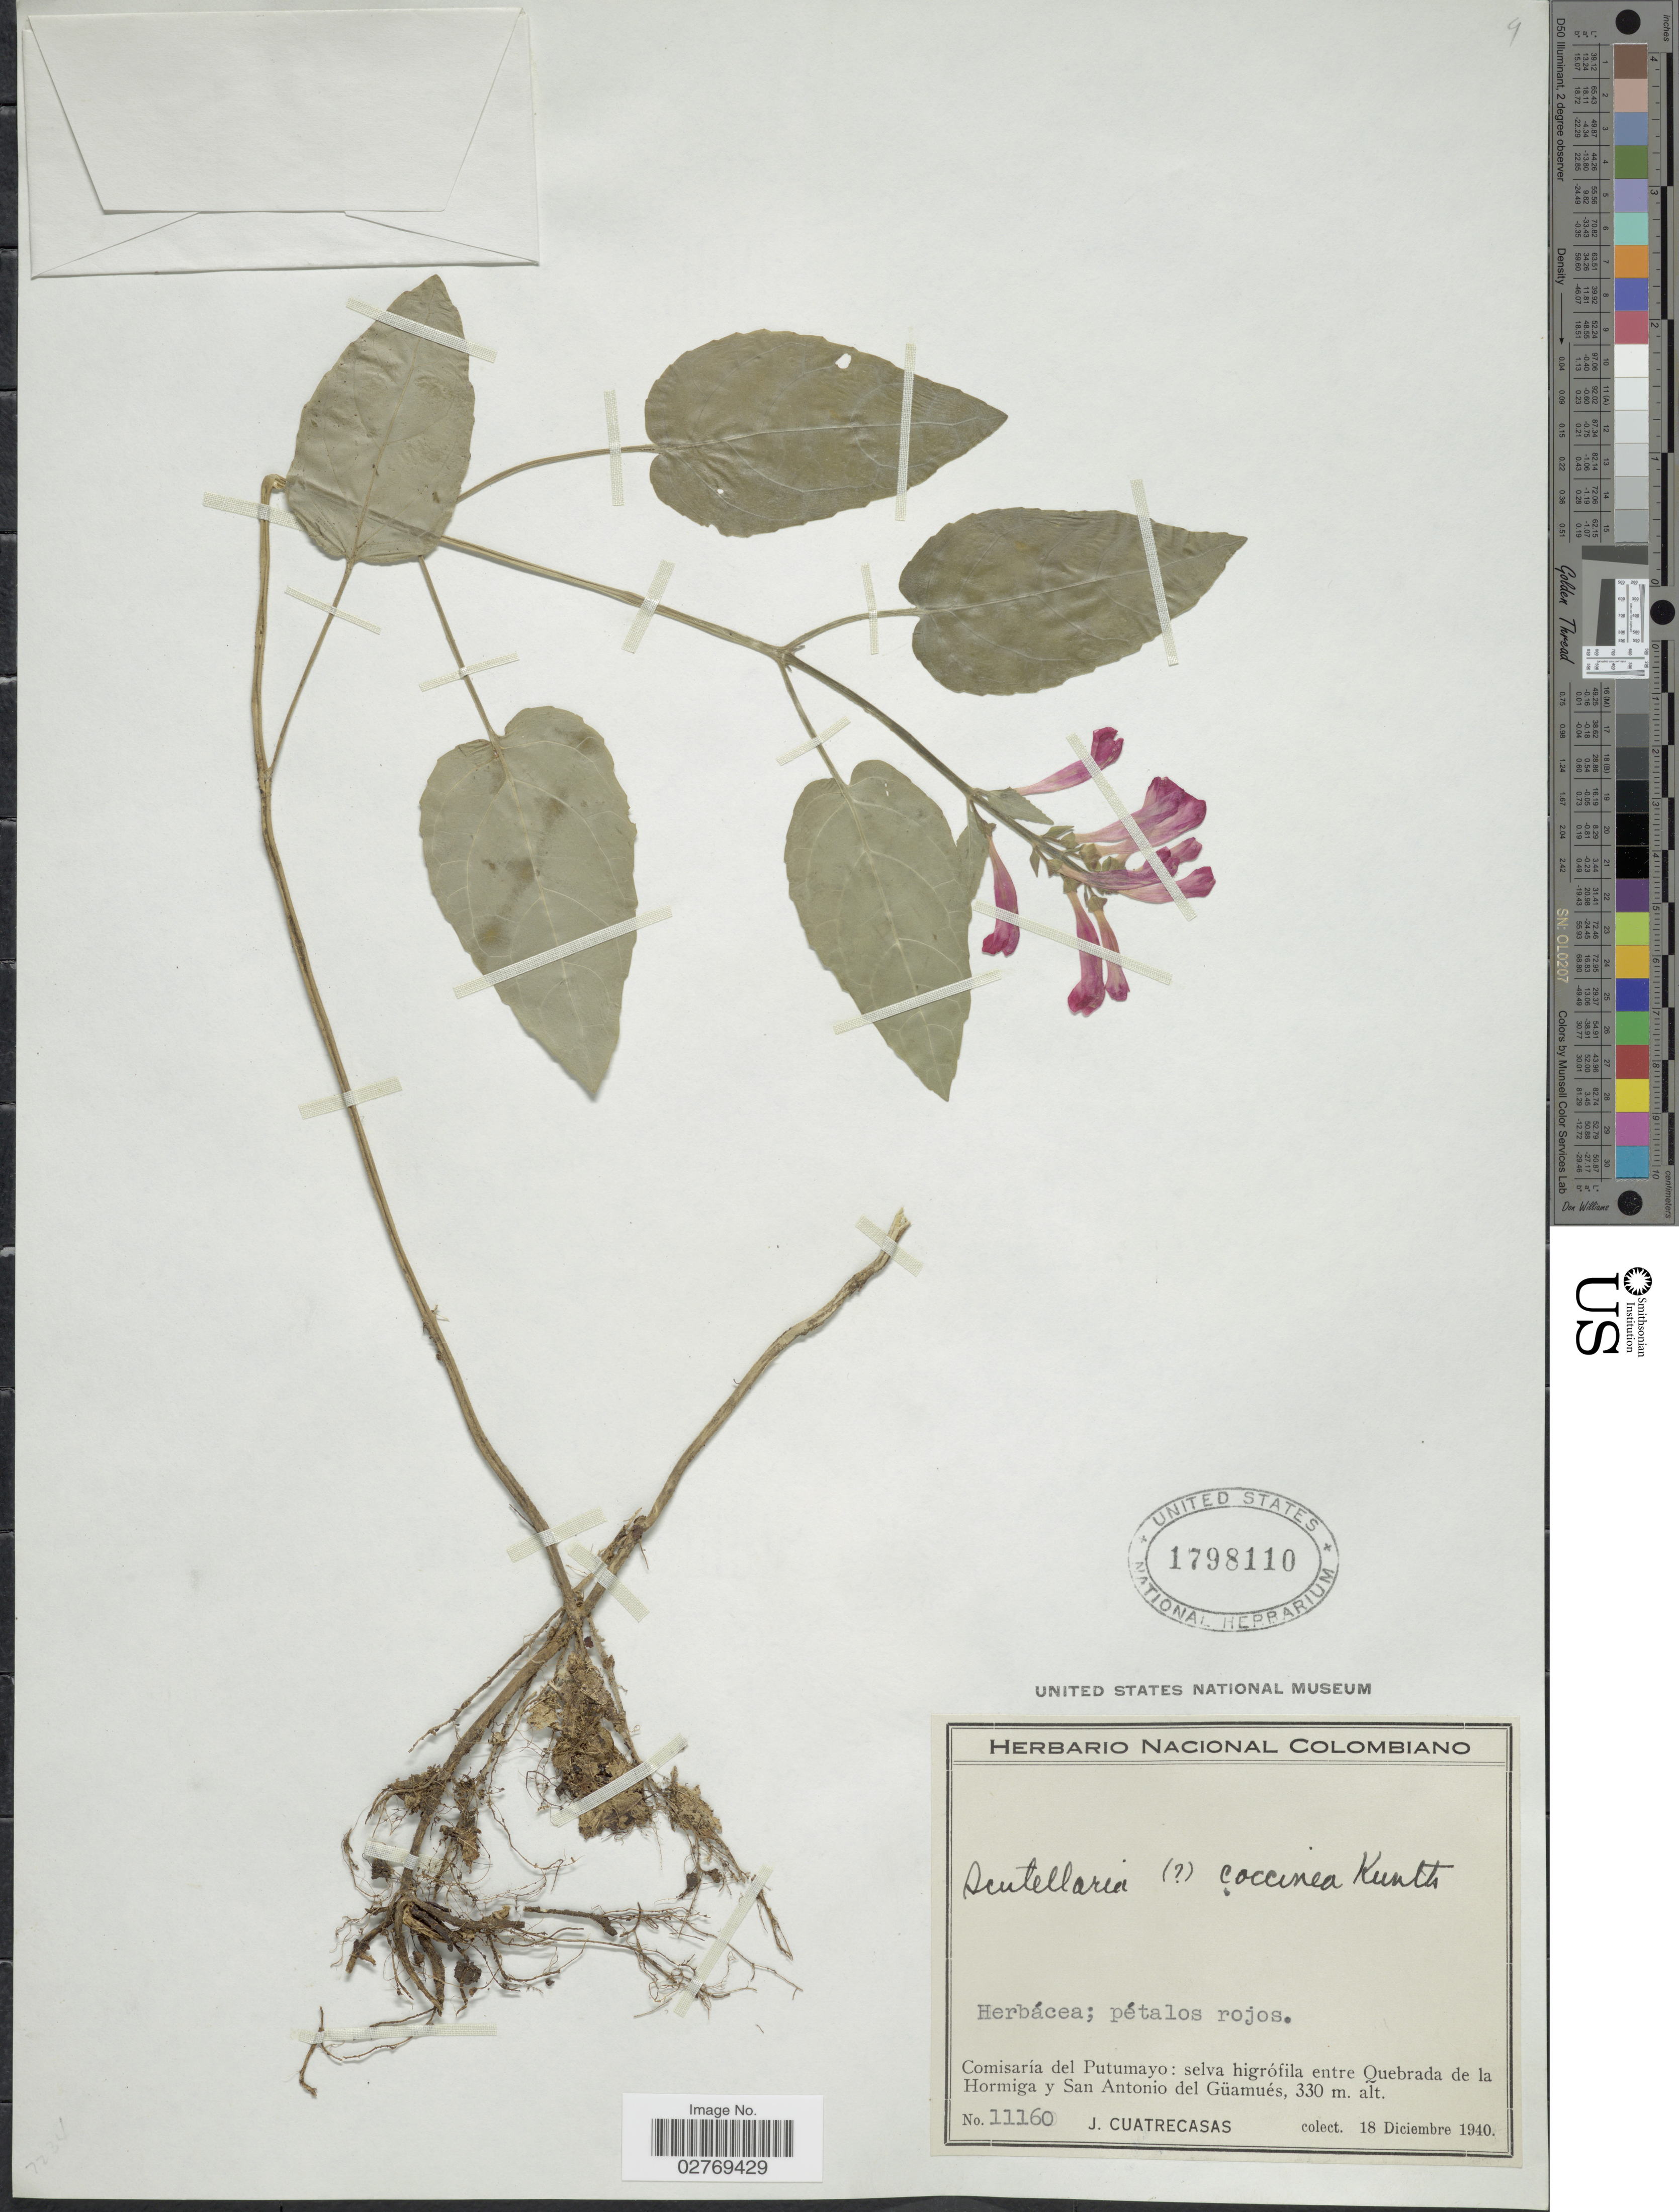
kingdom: Plantae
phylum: Tracheophyta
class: Magnoliopsida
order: Lamiales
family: Lamiaceae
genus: Scutellaria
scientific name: Scutellaria coccinea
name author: Kunth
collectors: J. Cuatrecasas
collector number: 11160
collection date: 1940-12-18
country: Colombia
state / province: Putumayo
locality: Comisaría del Putumayo: selva higrófila entre Quebrada de la Hormiga y San Antonio del Güamués.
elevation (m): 330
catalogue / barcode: US 1798110